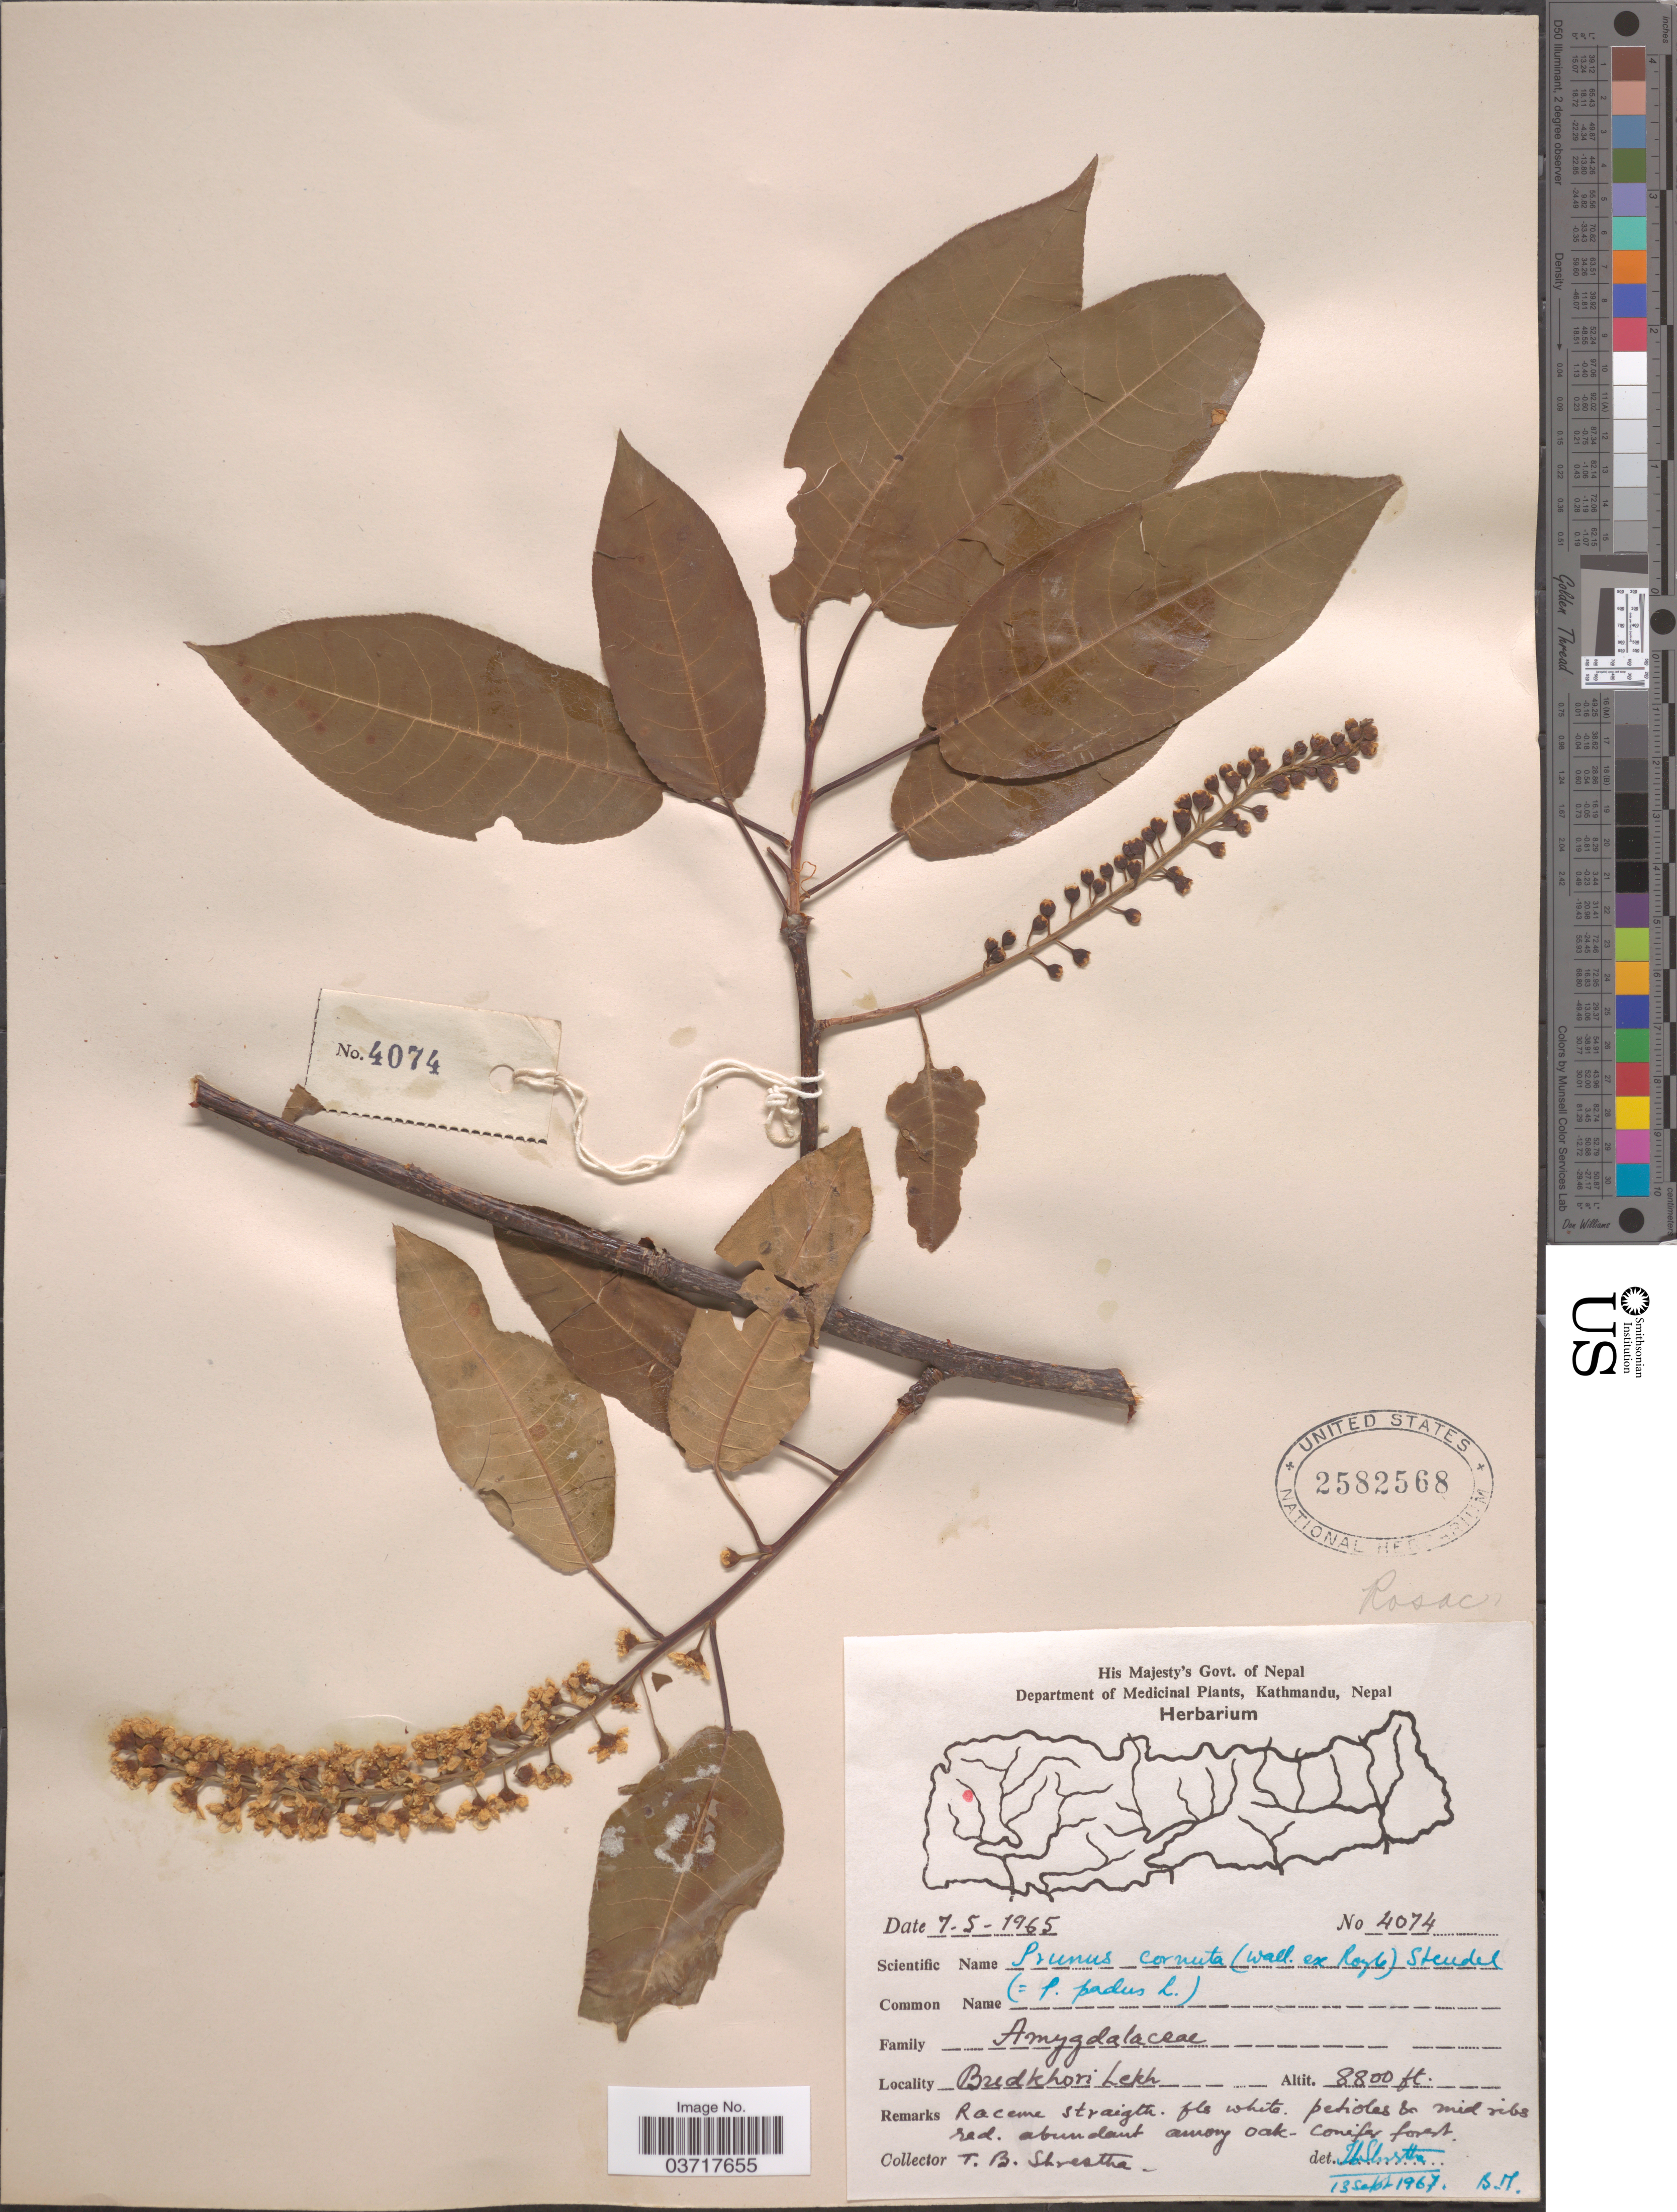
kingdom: Plantae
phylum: Tracheophyta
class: Magnoliopsida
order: Rosales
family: Rosaceae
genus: Prunus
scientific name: Prunus cornuta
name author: (Wall. ex Royle) Steud.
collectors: T. B. Shrestha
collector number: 4074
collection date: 1965-05-07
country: Nepal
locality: Budkhori Lekh.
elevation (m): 2682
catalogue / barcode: US 2582568